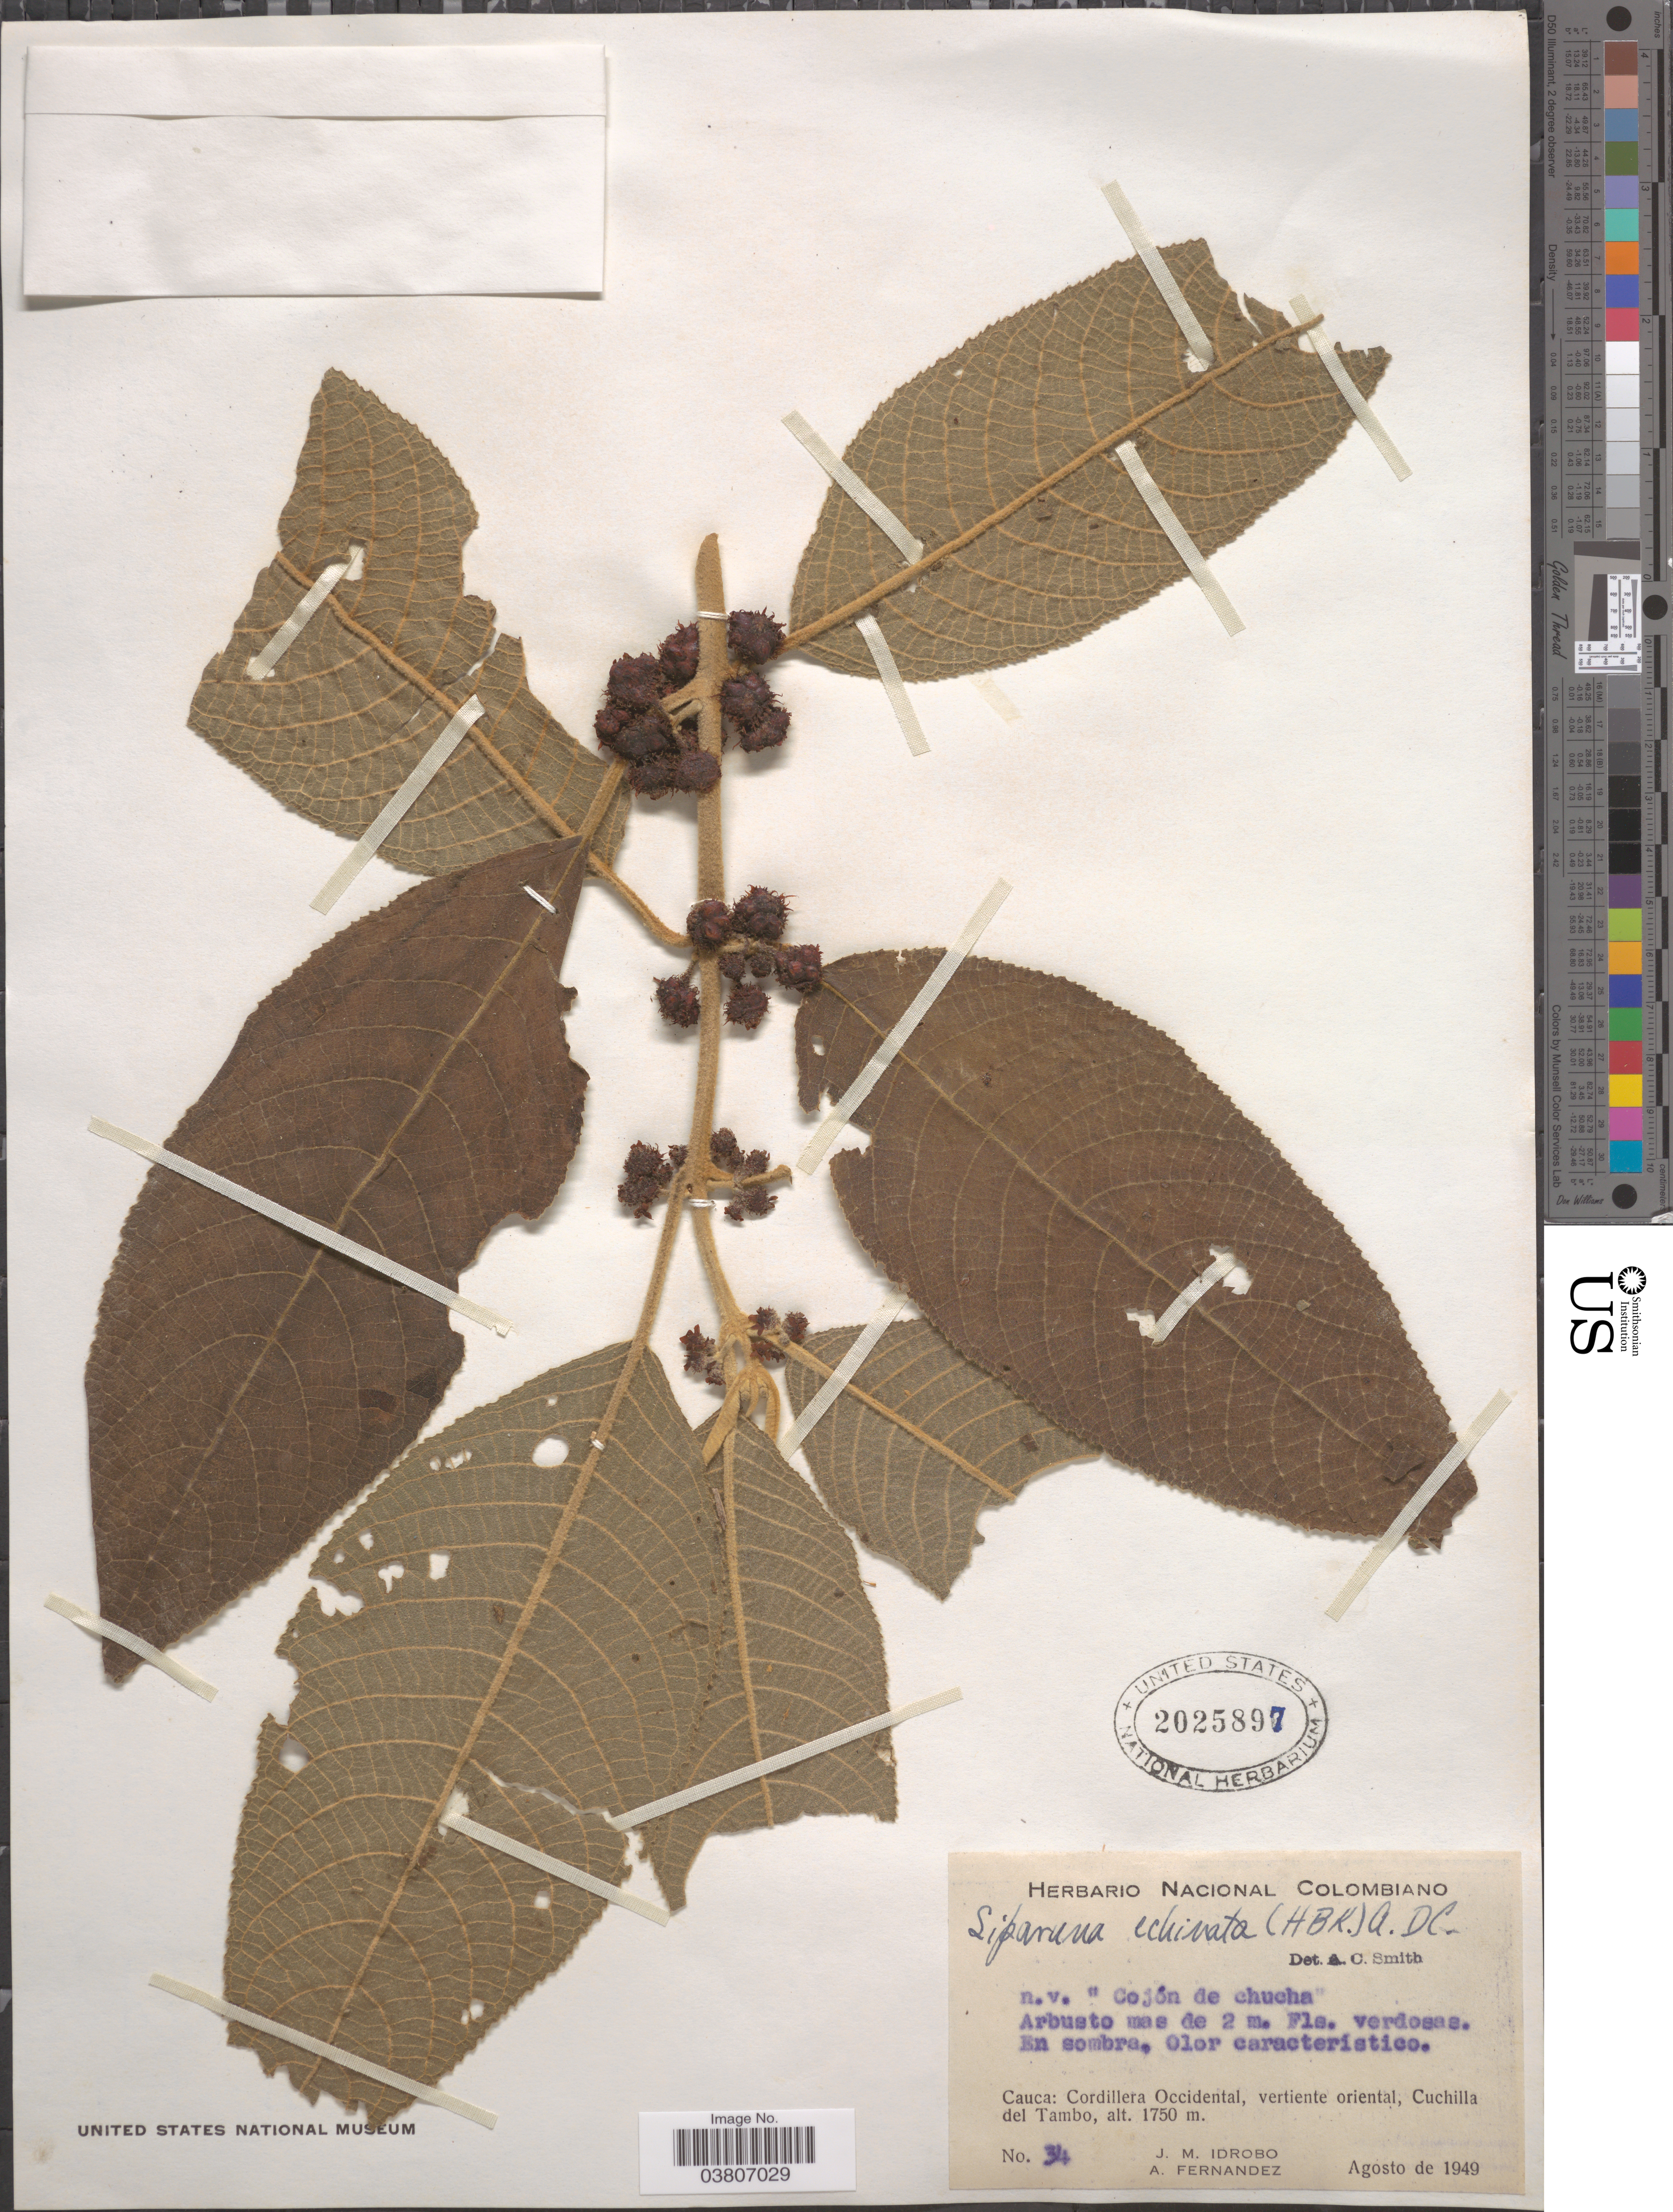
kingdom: Plantae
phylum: Tracheophyta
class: Magnoliopsida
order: Laurales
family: Siparunaceae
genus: Siparuna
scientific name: Siparuna echinata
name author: (Kunth) A. DC.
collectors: J. M. Idrobo & A. Fernandez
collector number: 34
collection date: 1949-08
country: Colombia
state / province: Cauca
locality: Cordillera Occidental, vertiente oriental, Cuchilla del Tambo.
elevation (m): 1750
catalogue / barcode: US 2025897